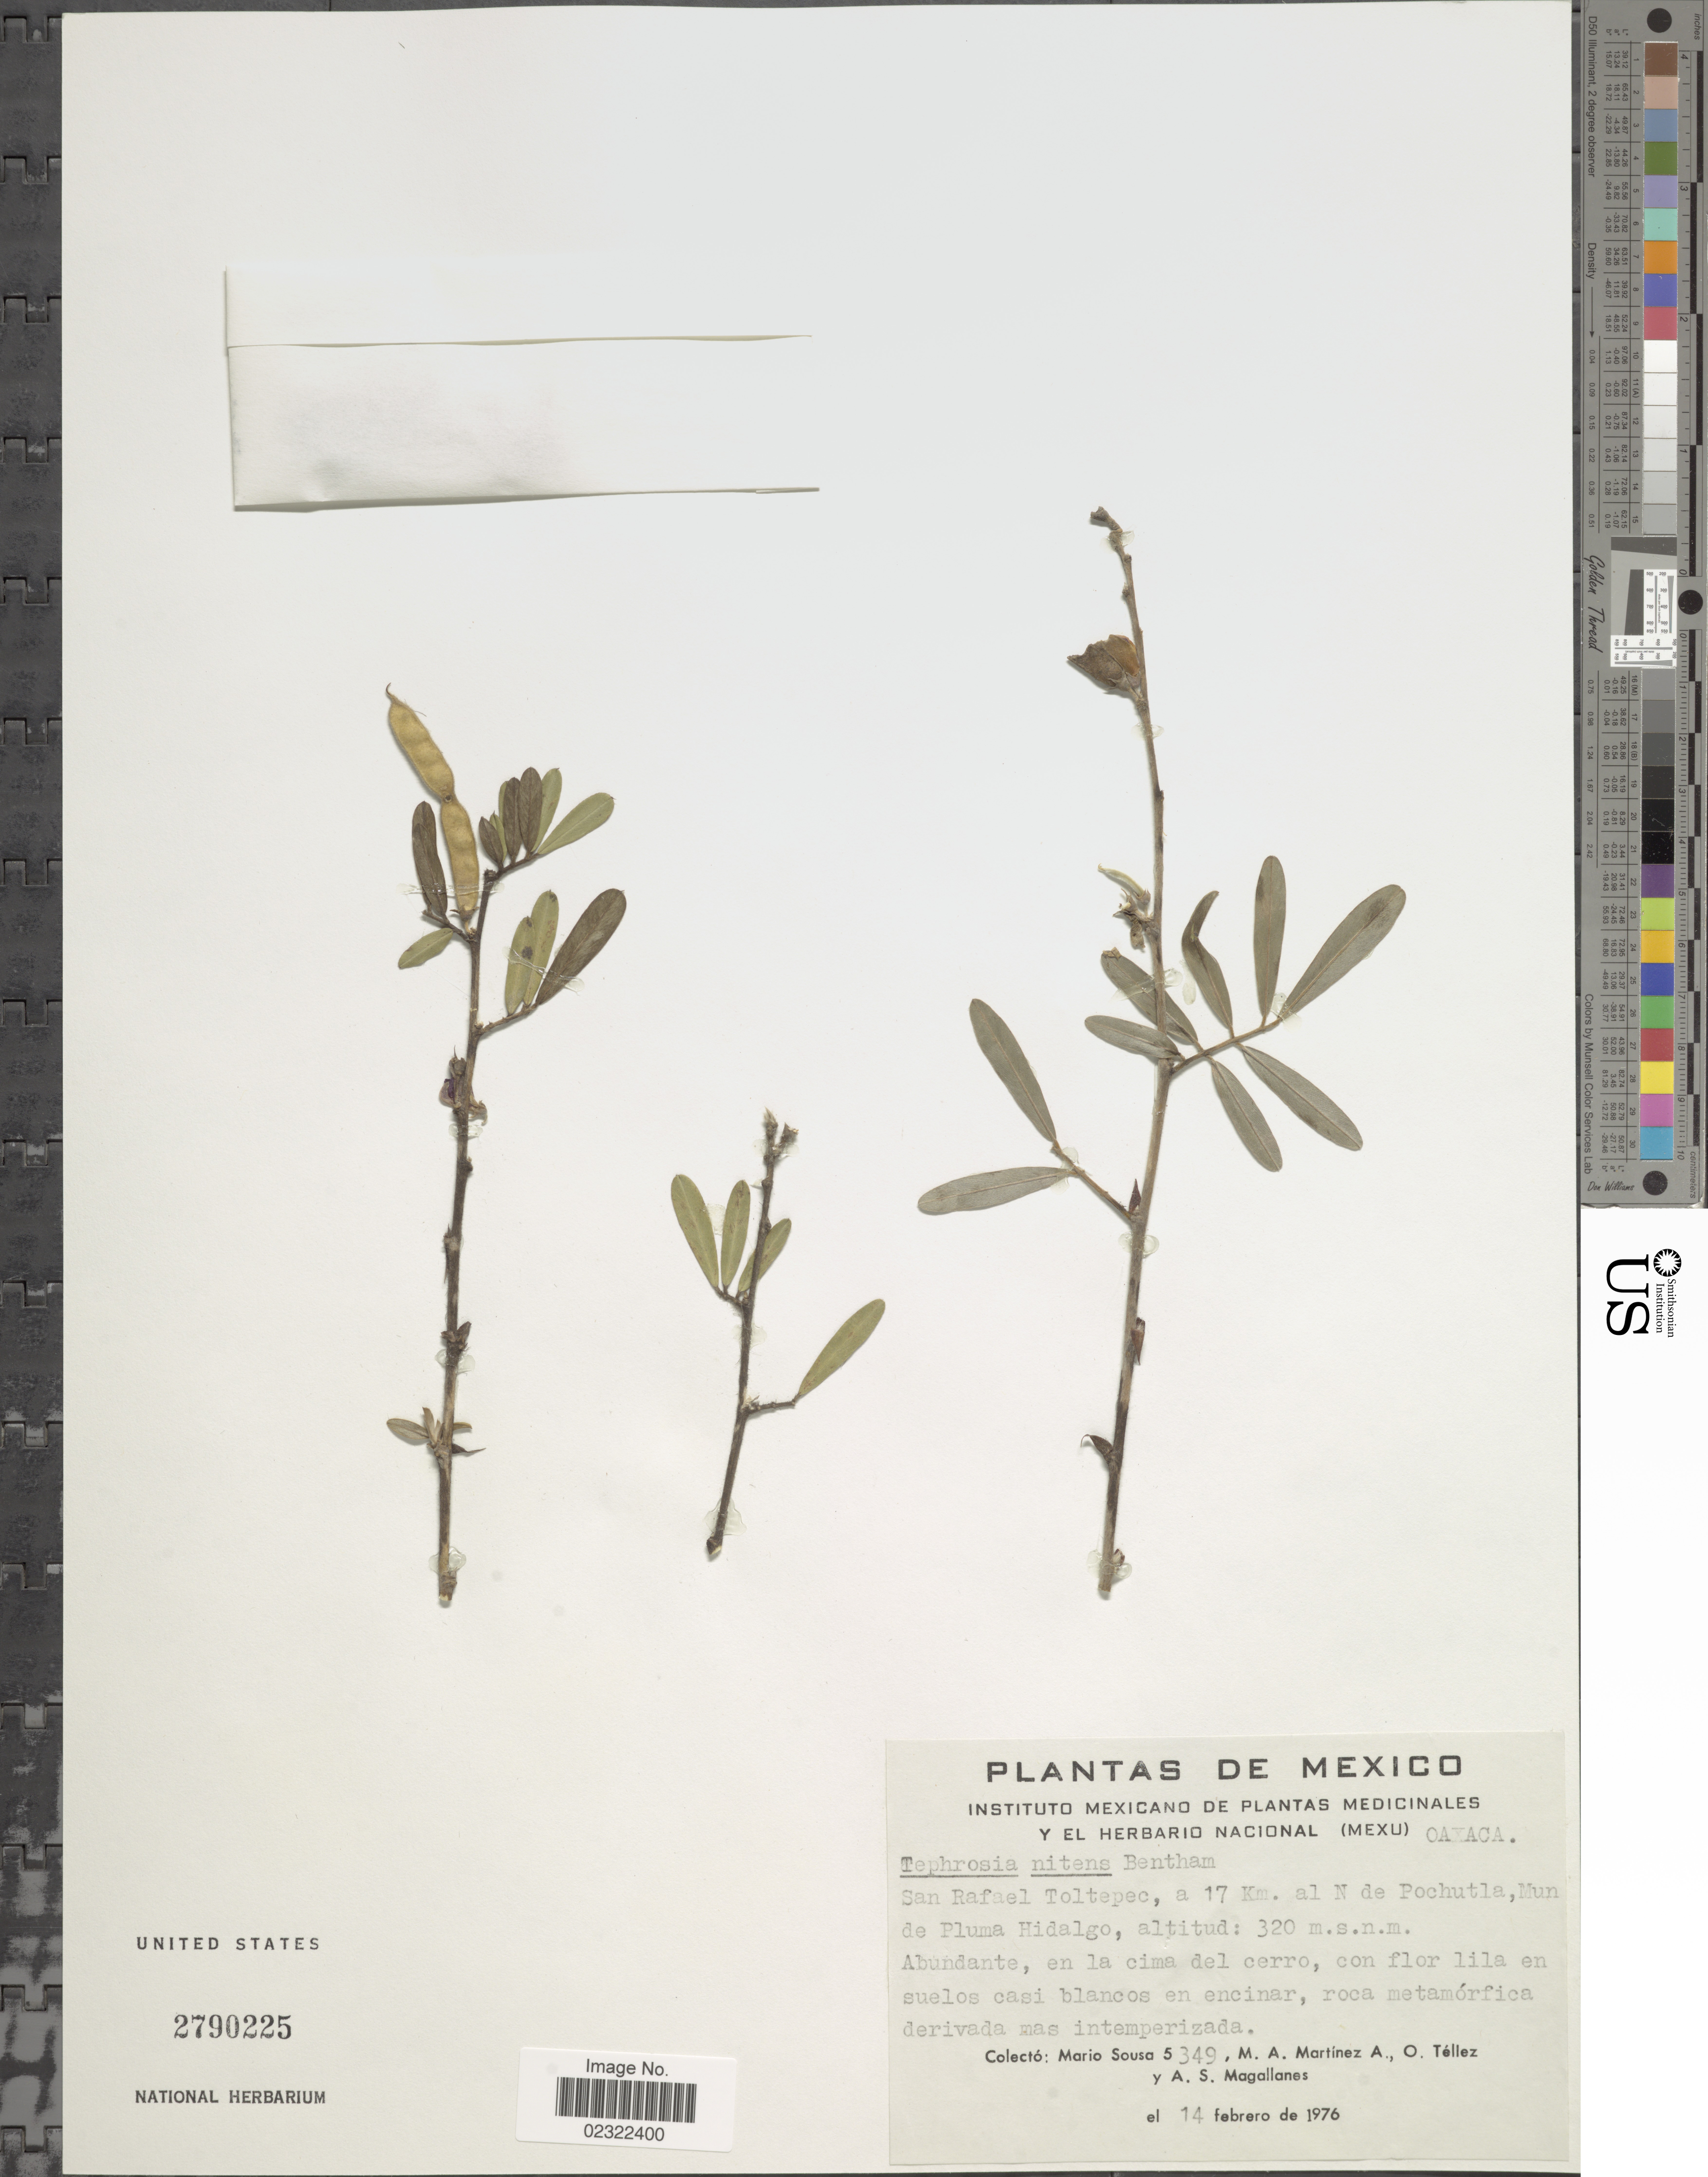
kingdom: Plantae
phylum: Tracheophyta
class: Magnoliopsida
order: Fabales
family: Fabaceae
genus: Tephrosia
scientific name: Tephrosia nitens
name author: Benth.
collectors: M. Sousa S., M. A. Martínez Alfaro, O. Tellez & A. Magallanes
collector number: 5349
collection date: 1976-02-14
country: Mexico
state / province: Oaxaca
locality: Oaxaca, San Rafael Toltepec, a 17 Km, al N de Pochutle, Mun. de Pluma Hidalgo.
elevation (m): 320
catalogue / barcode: US 2790225